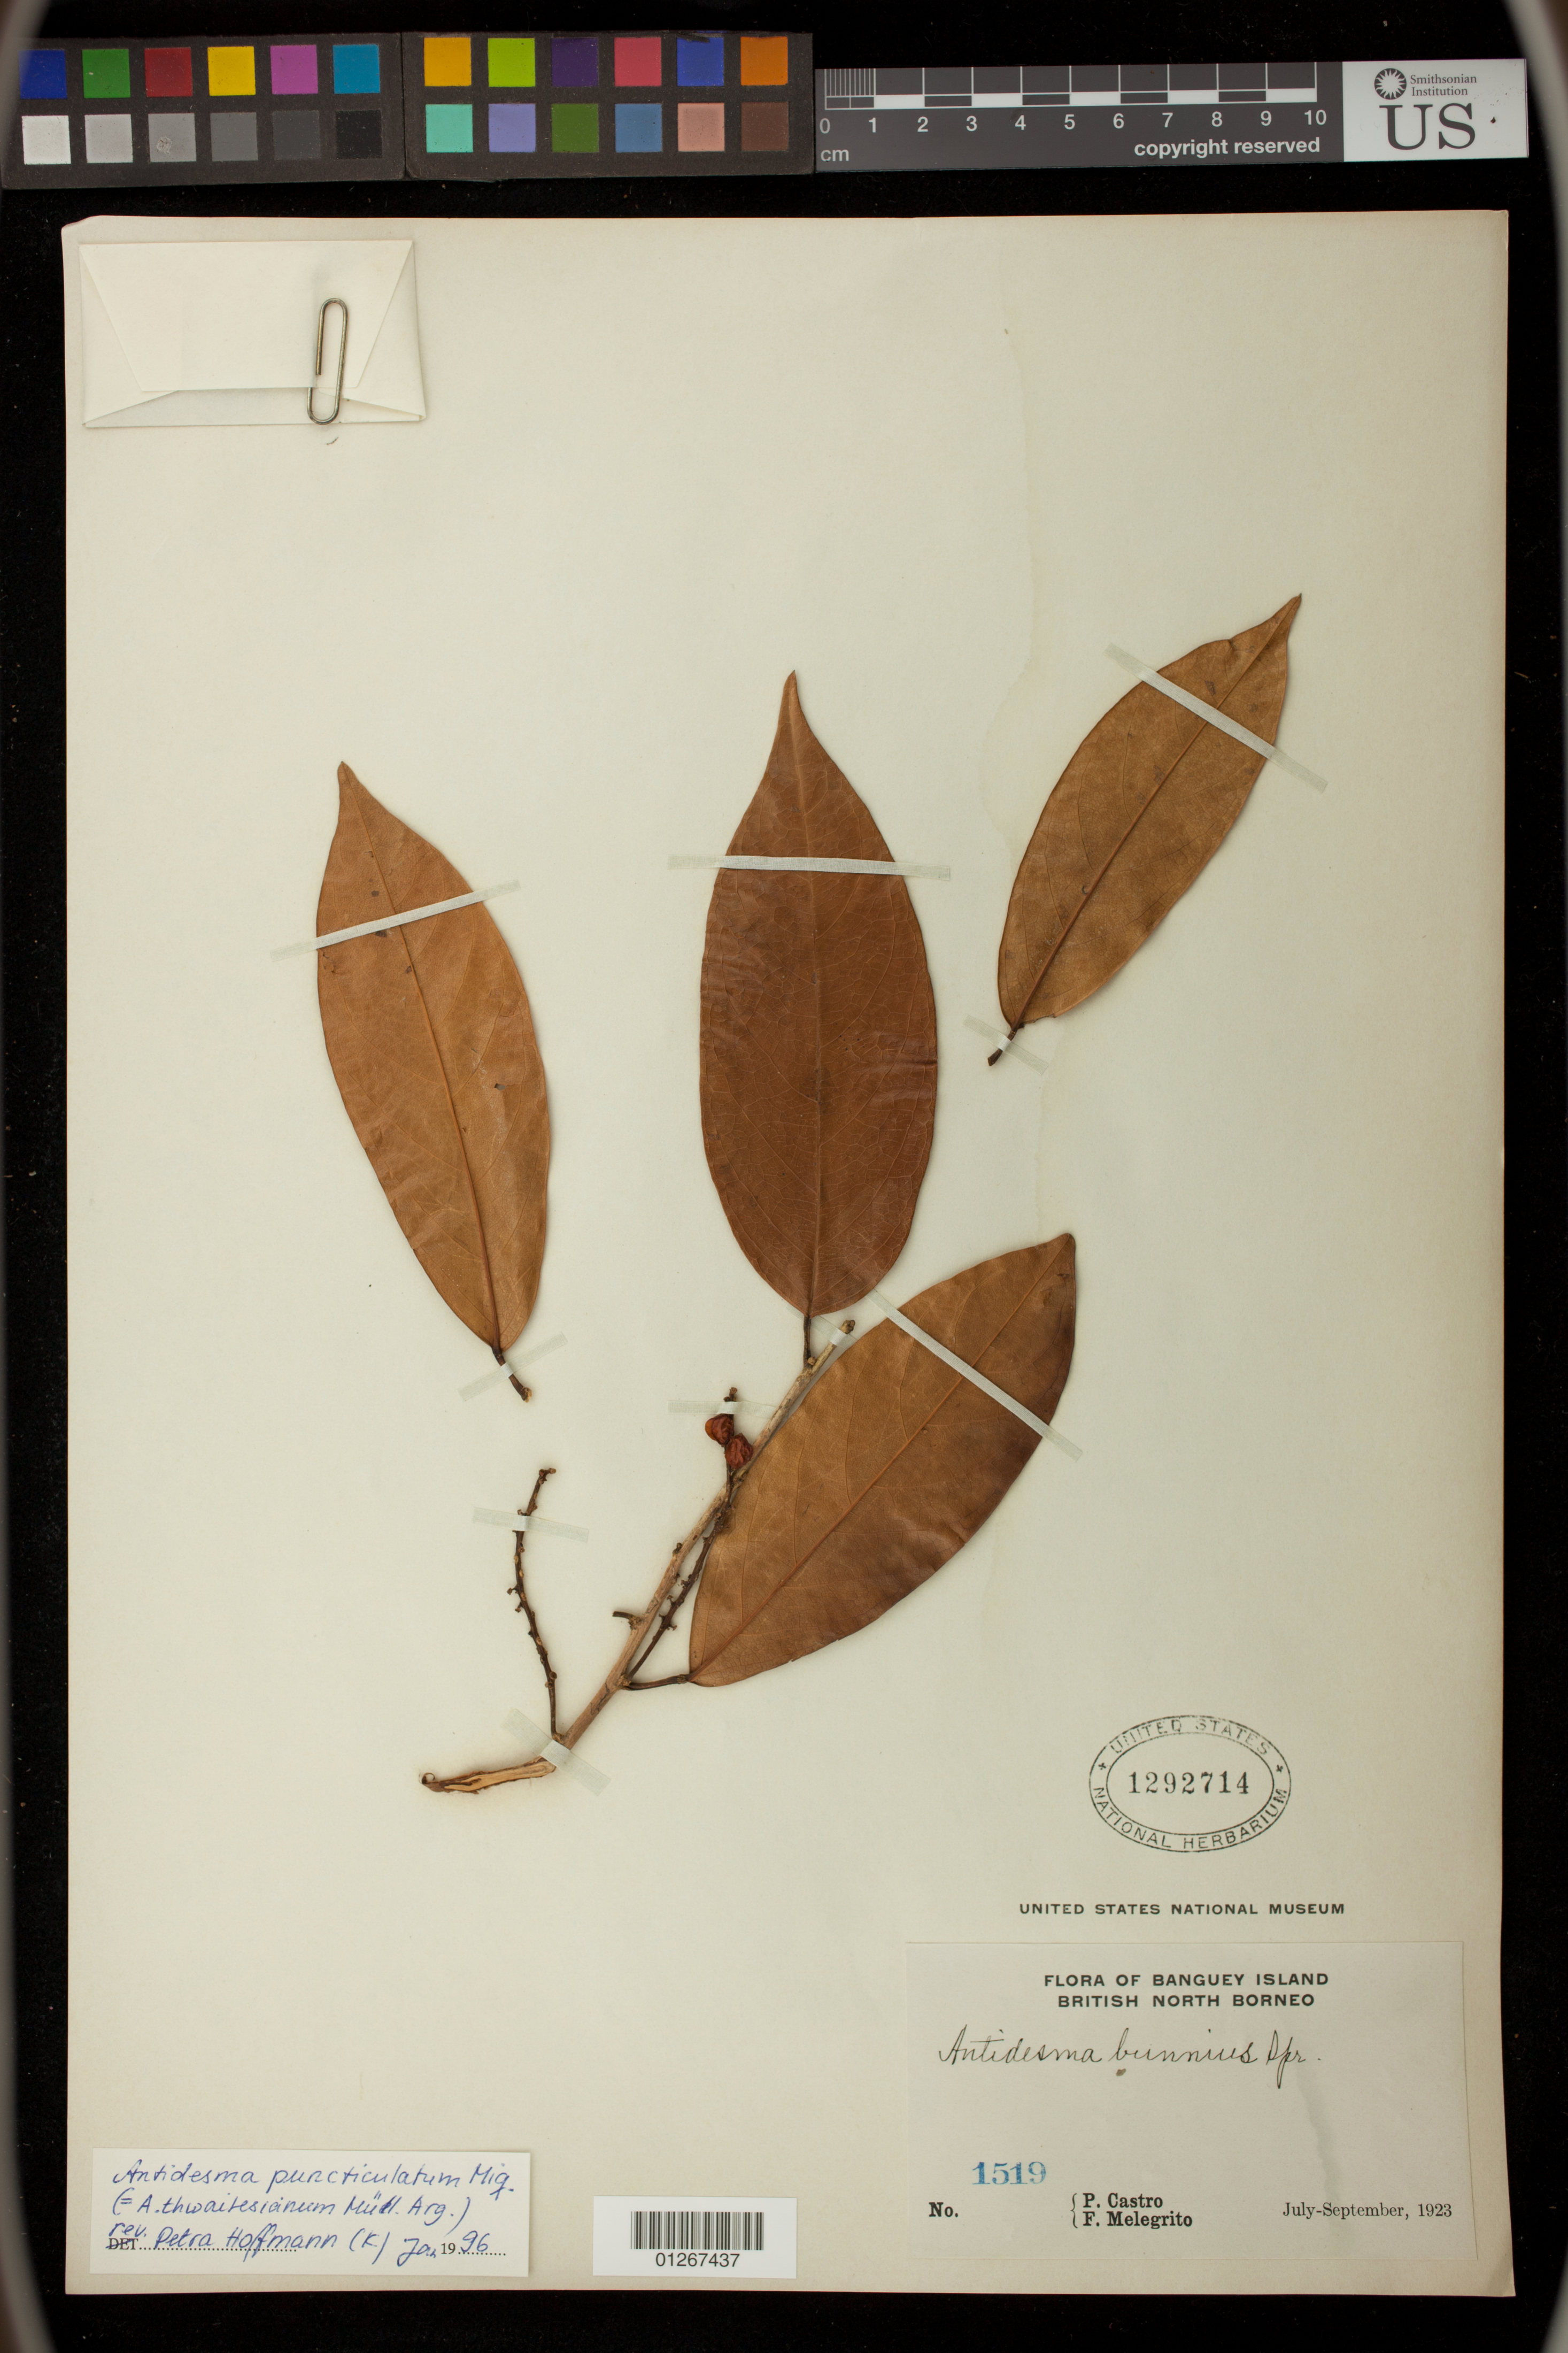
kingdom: Plantae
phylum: Tracheophyta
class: Magnoliopsida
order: Malpighiales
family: Phyllanthaceae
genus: Antidesma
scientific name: Antidesma puncticulatum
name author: Miq.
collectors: P. Castro & F. Melegrito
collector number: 1519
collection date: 1923-07/1923-09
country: Malaysia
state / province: Sarawak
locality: Banguey Island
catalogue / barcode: US 1292714